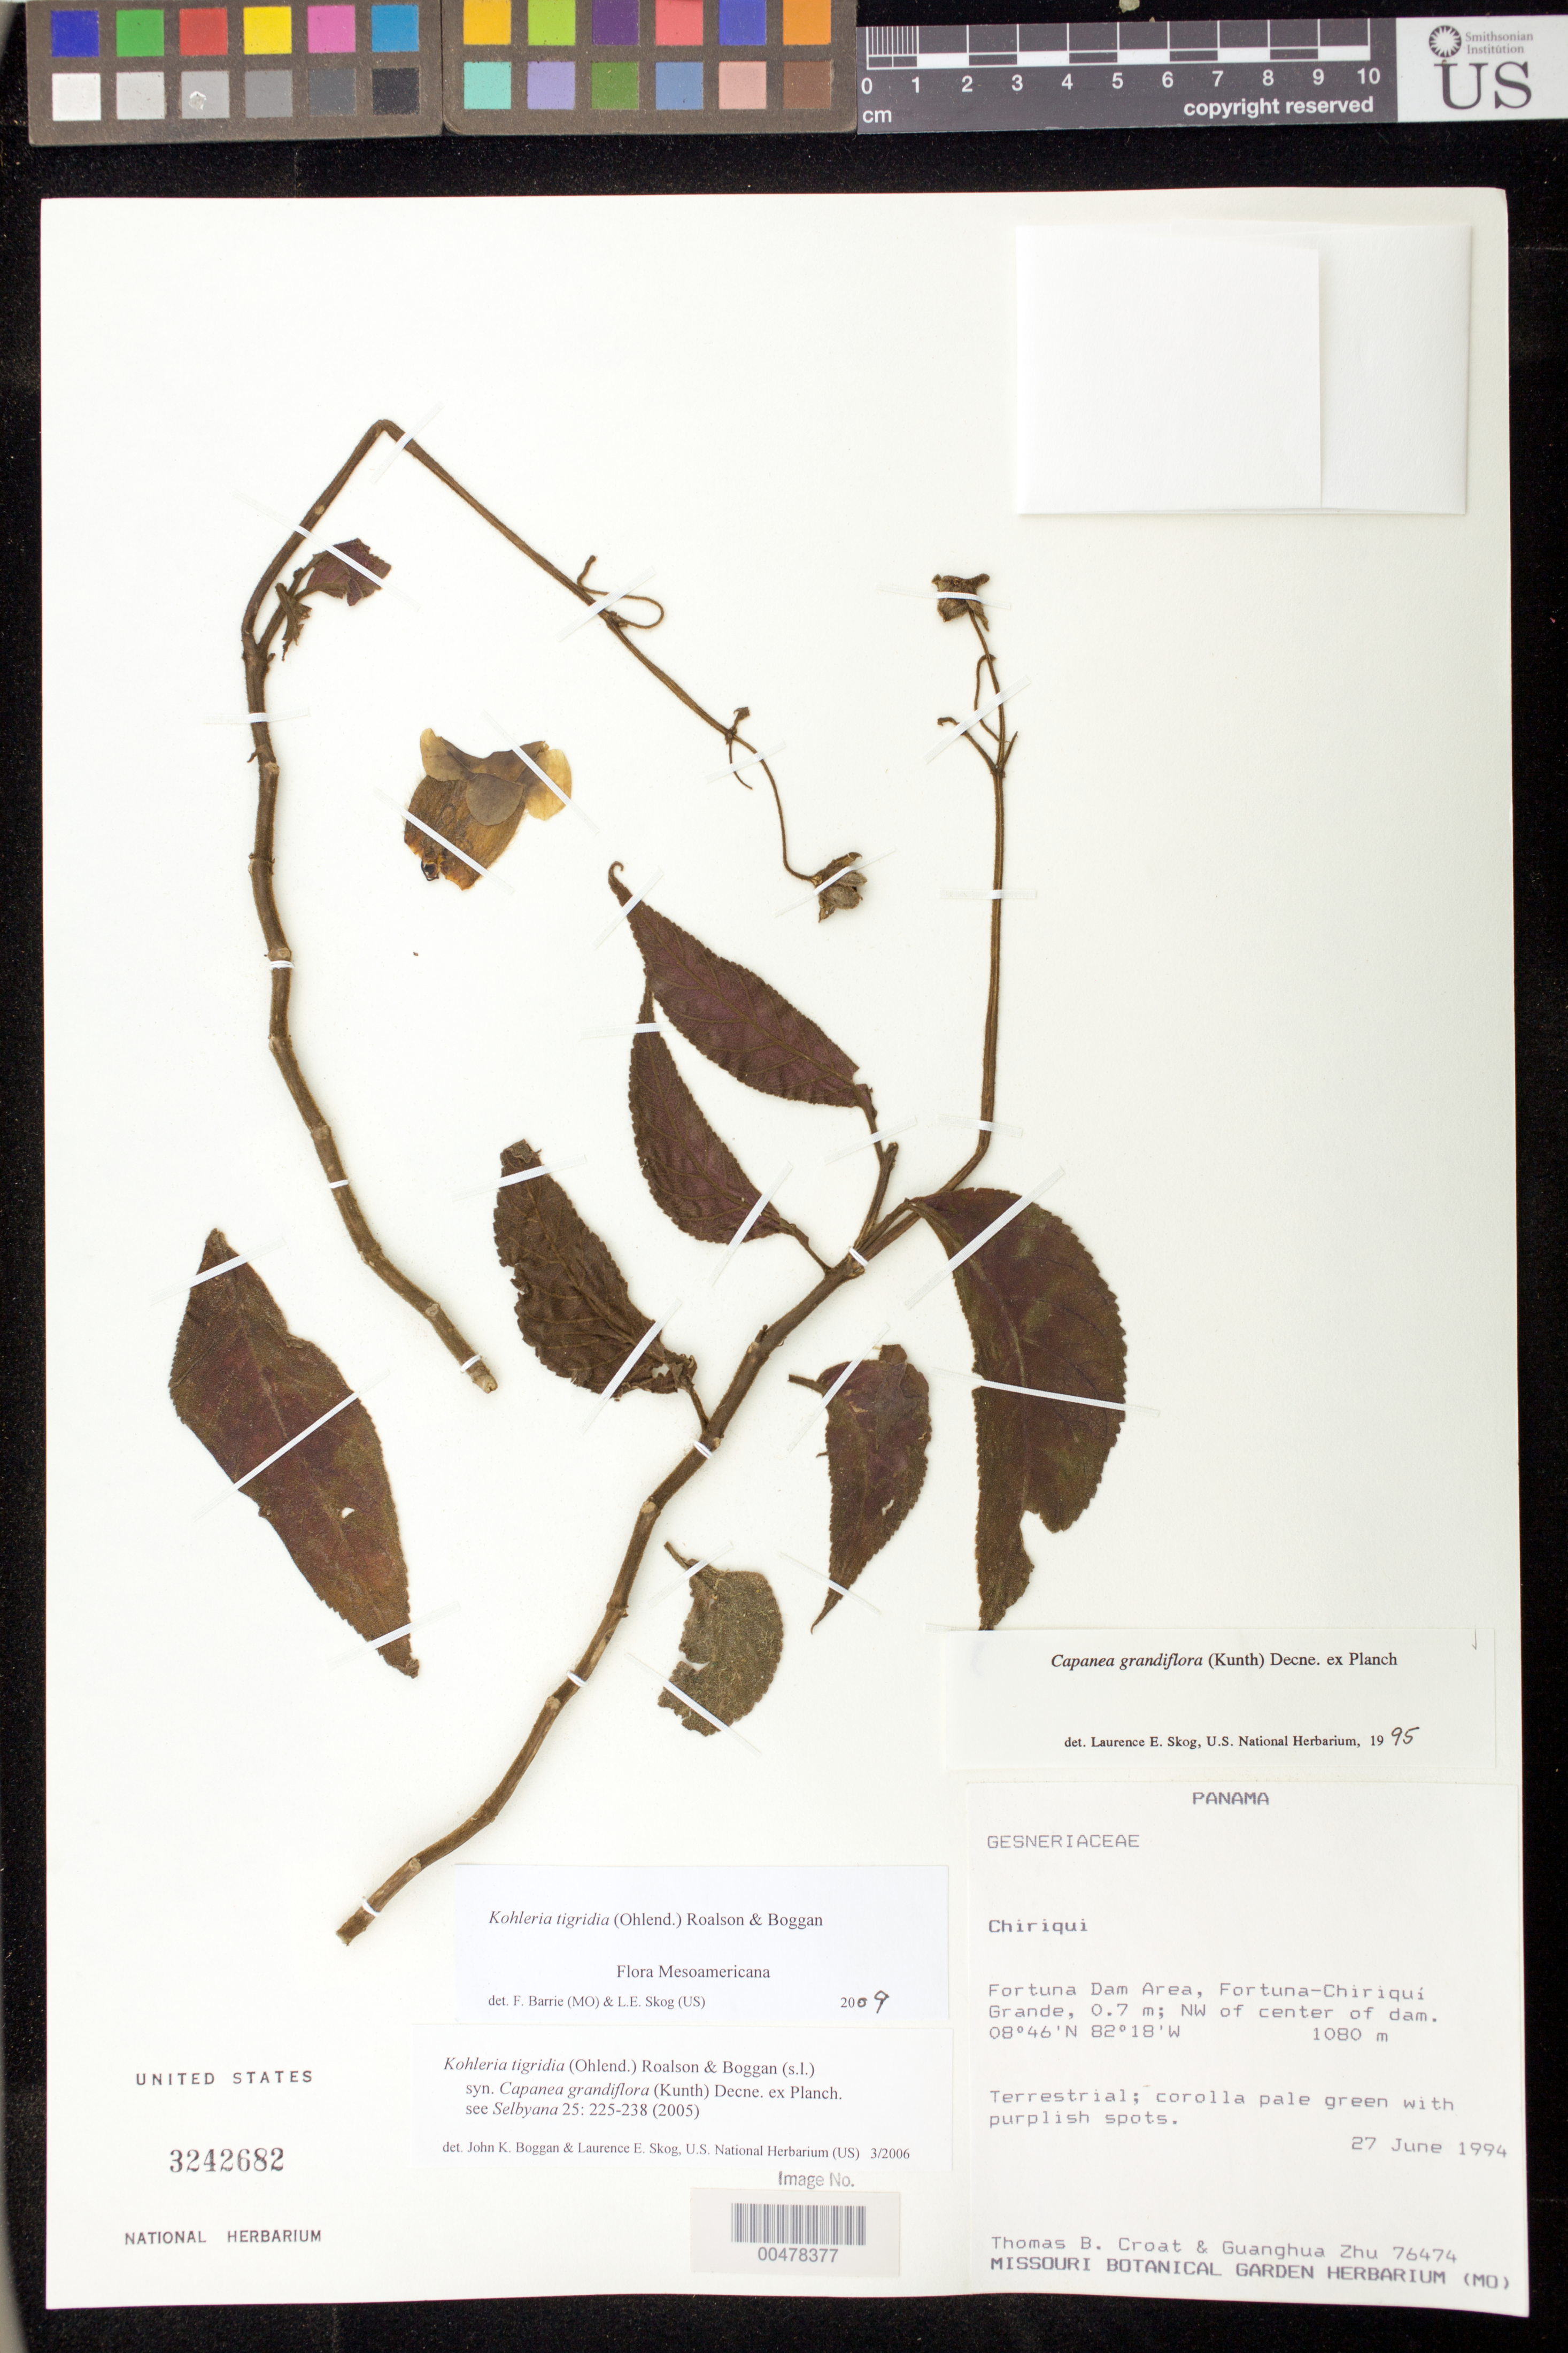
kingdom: Plantae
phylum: Tracheophyta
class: Magnoliopsida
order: Lamiales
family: Gesneriaceae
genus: Kohleria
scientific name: Kohleria tigridia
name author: (Ohlend.) Roalson & Boggan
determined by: Boggan, J. K.; Skog, L. E.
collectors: T. B. Croat & G. H. Zhu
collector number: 76474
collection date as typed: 27 Jun 1994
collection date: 1994-06-27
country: Panama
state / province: Chiriquí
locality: Fortuna Dam Area, Fortuna-Chiriquí Grande, 0.7 mi NW of center of dam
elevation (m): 1080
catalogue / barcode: US 3242682